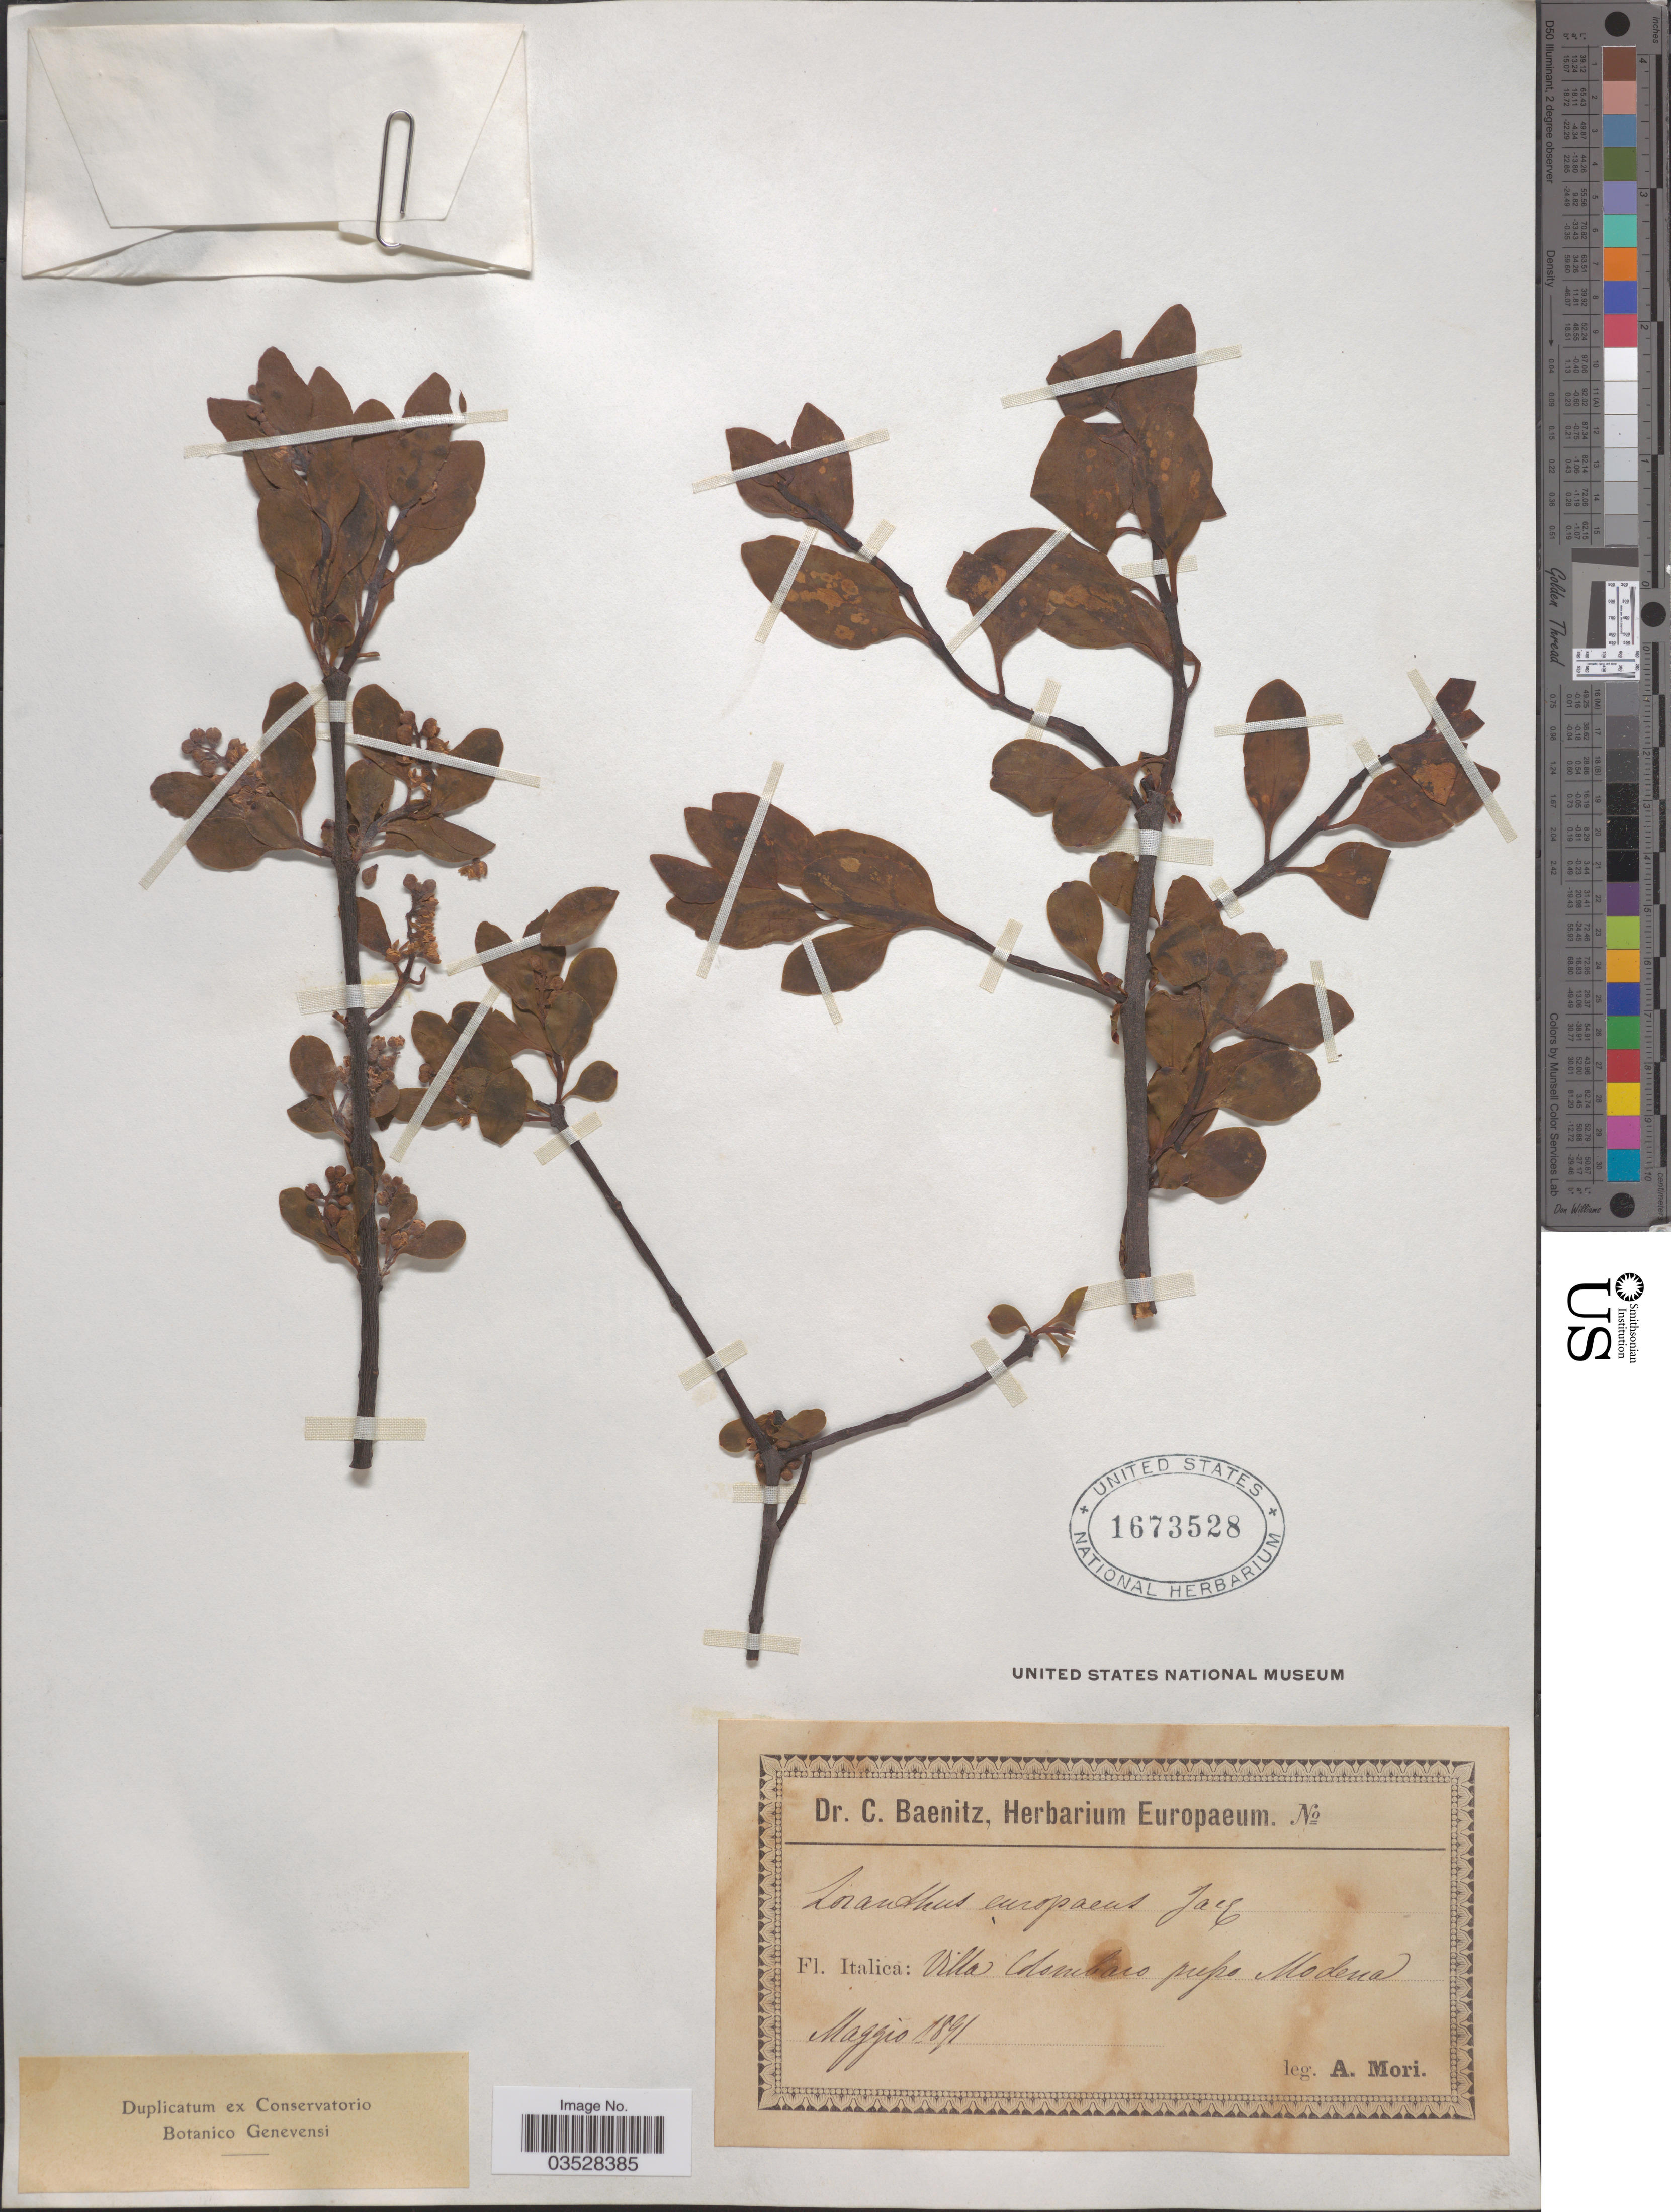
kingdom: Plantae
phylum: Tracheophyta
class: Magnoliopsida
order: Santalales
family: Loranthaceae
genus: Loranthus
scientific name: Loranthus europaeus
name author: Jacq.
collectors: A. Mori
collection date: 1891-05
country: Italy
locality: Villa Colombaco [interpreted] pupo [interpreted] Modena.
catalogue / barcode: US 1673528